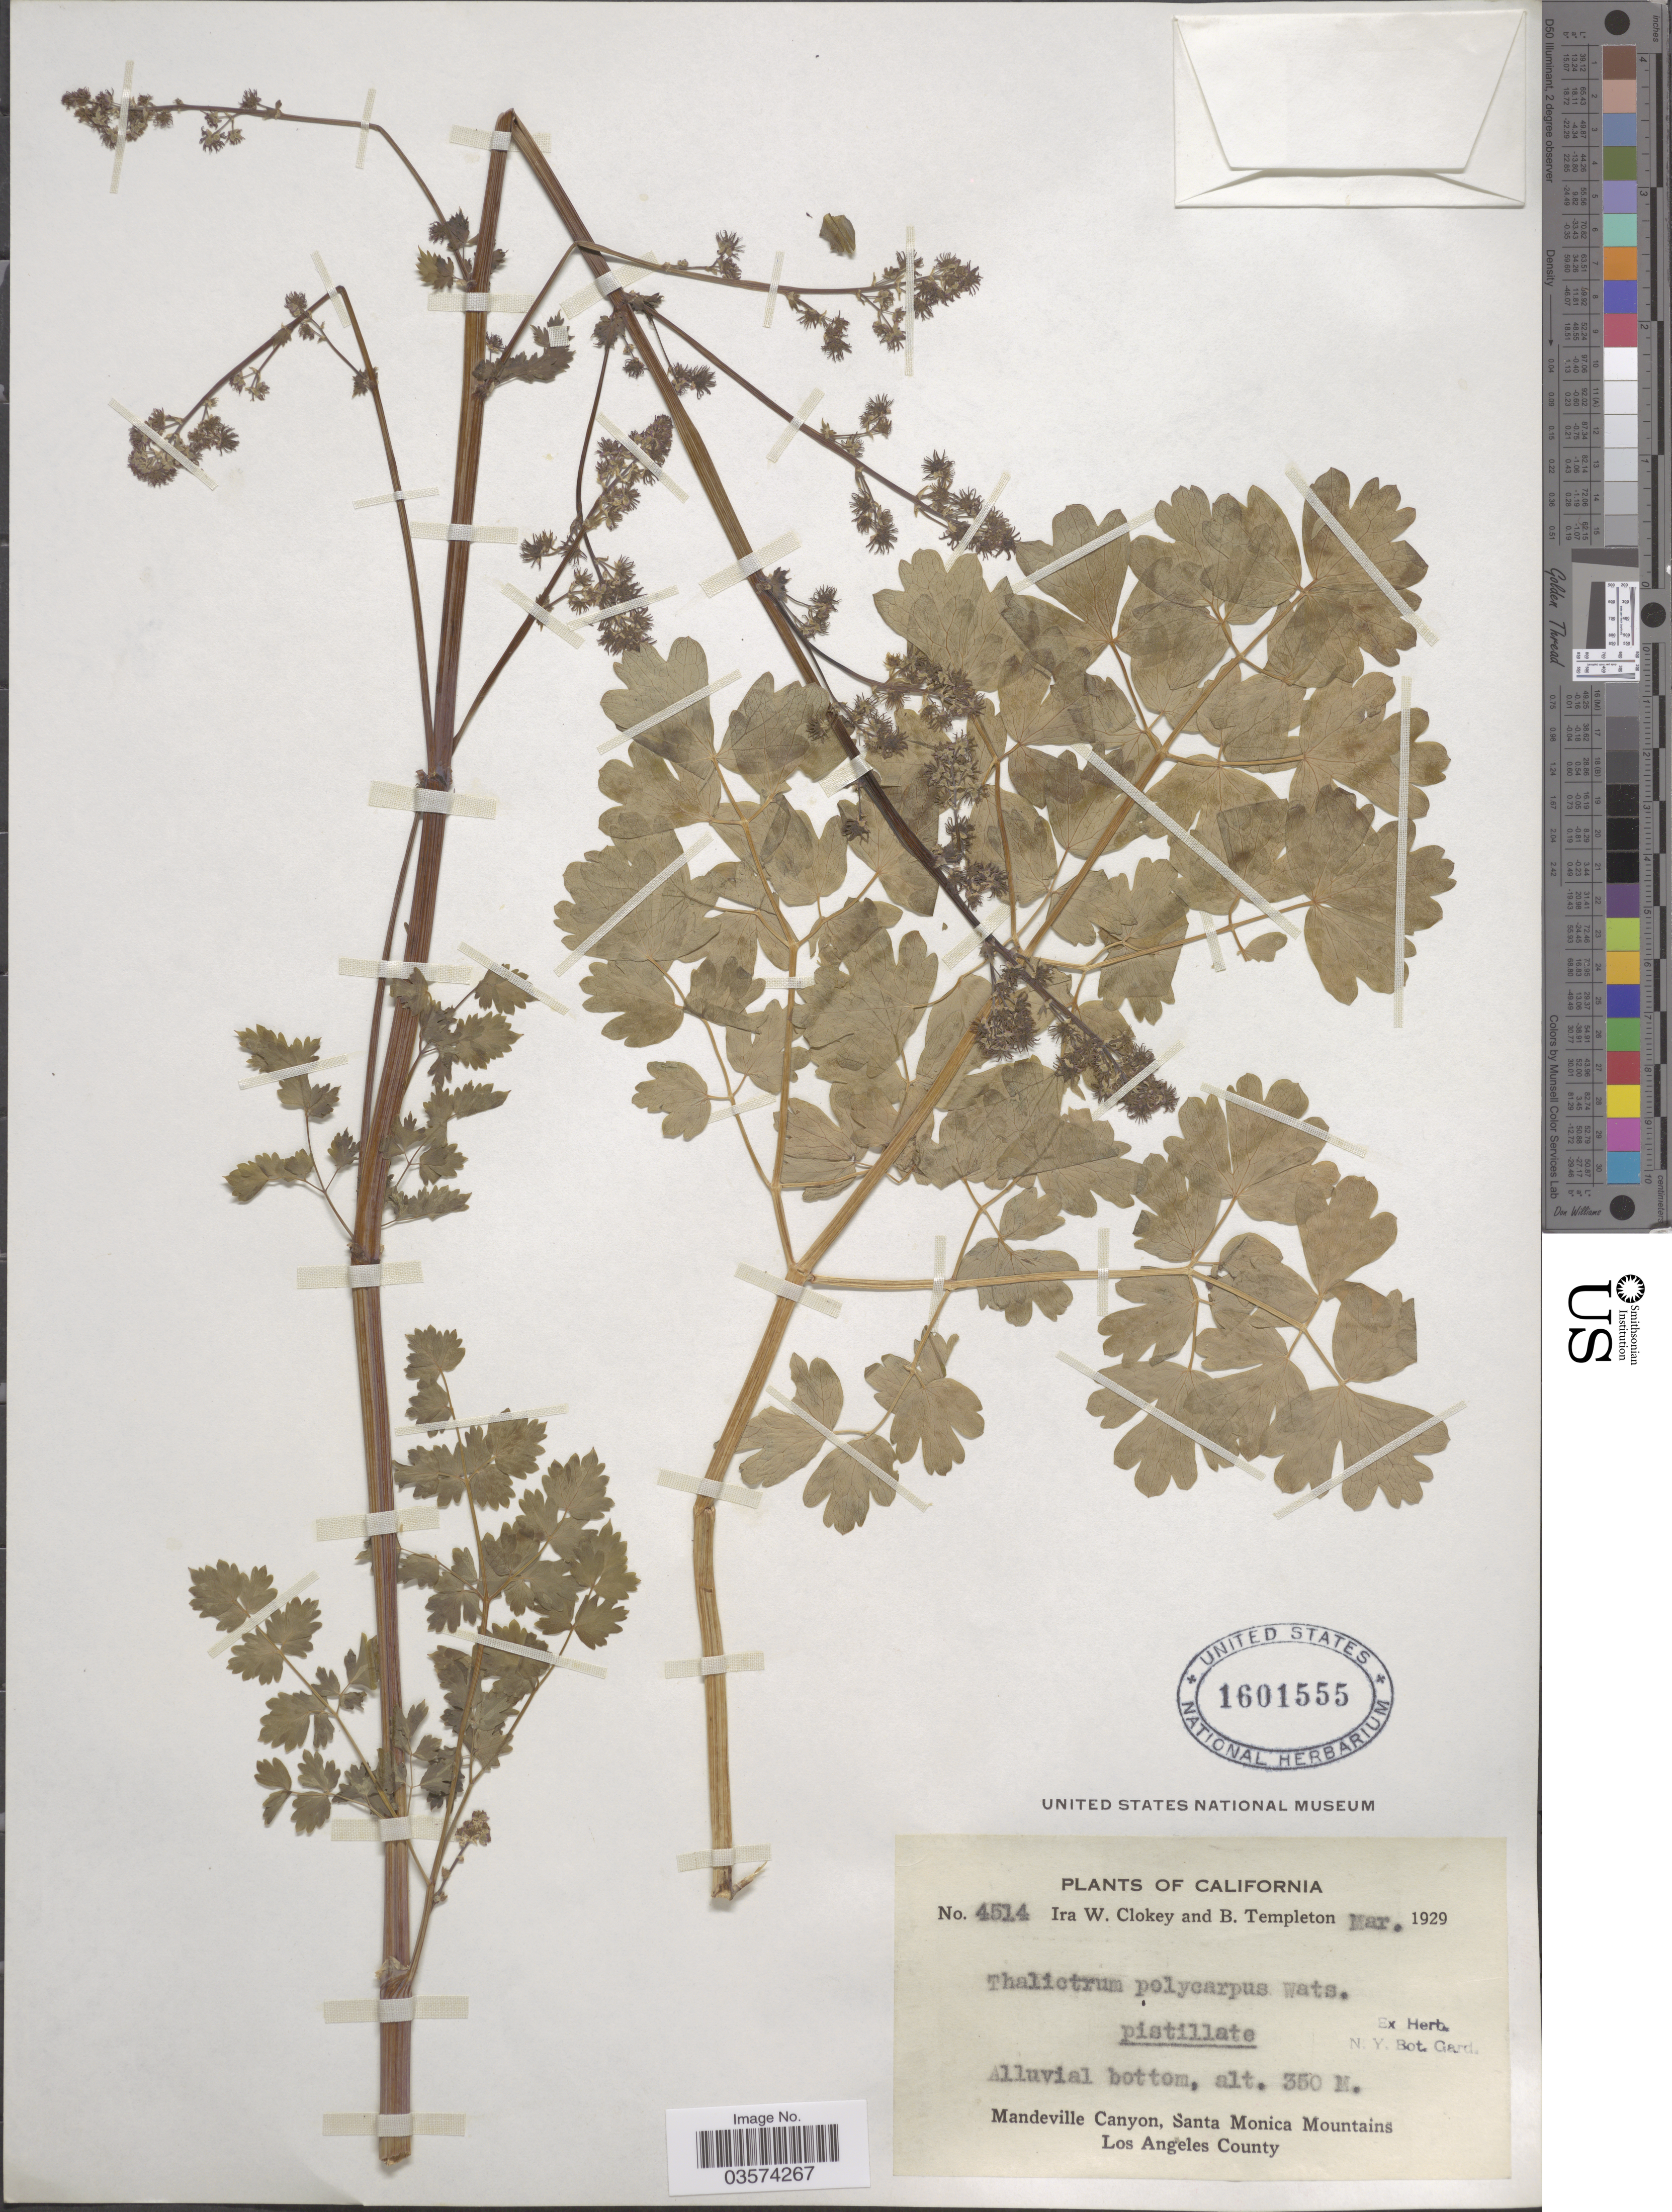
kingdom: Plantae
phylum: Tracheophyta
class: Magnoliopsida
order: Ranunculales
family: Ranunculaceae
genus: Thalictrum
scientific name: Thalictrum polycarpum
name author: (Torr.) S. Watson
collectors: I. W. Clokey & B. Templeton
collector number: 4514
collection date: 1929-03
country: United States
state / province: California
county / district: Los Angeles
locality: Alluvial bottom. Mandeville Canyon, Santa Monica Mountains. Los Angeles County.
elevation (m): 350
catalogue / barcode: US 1601555